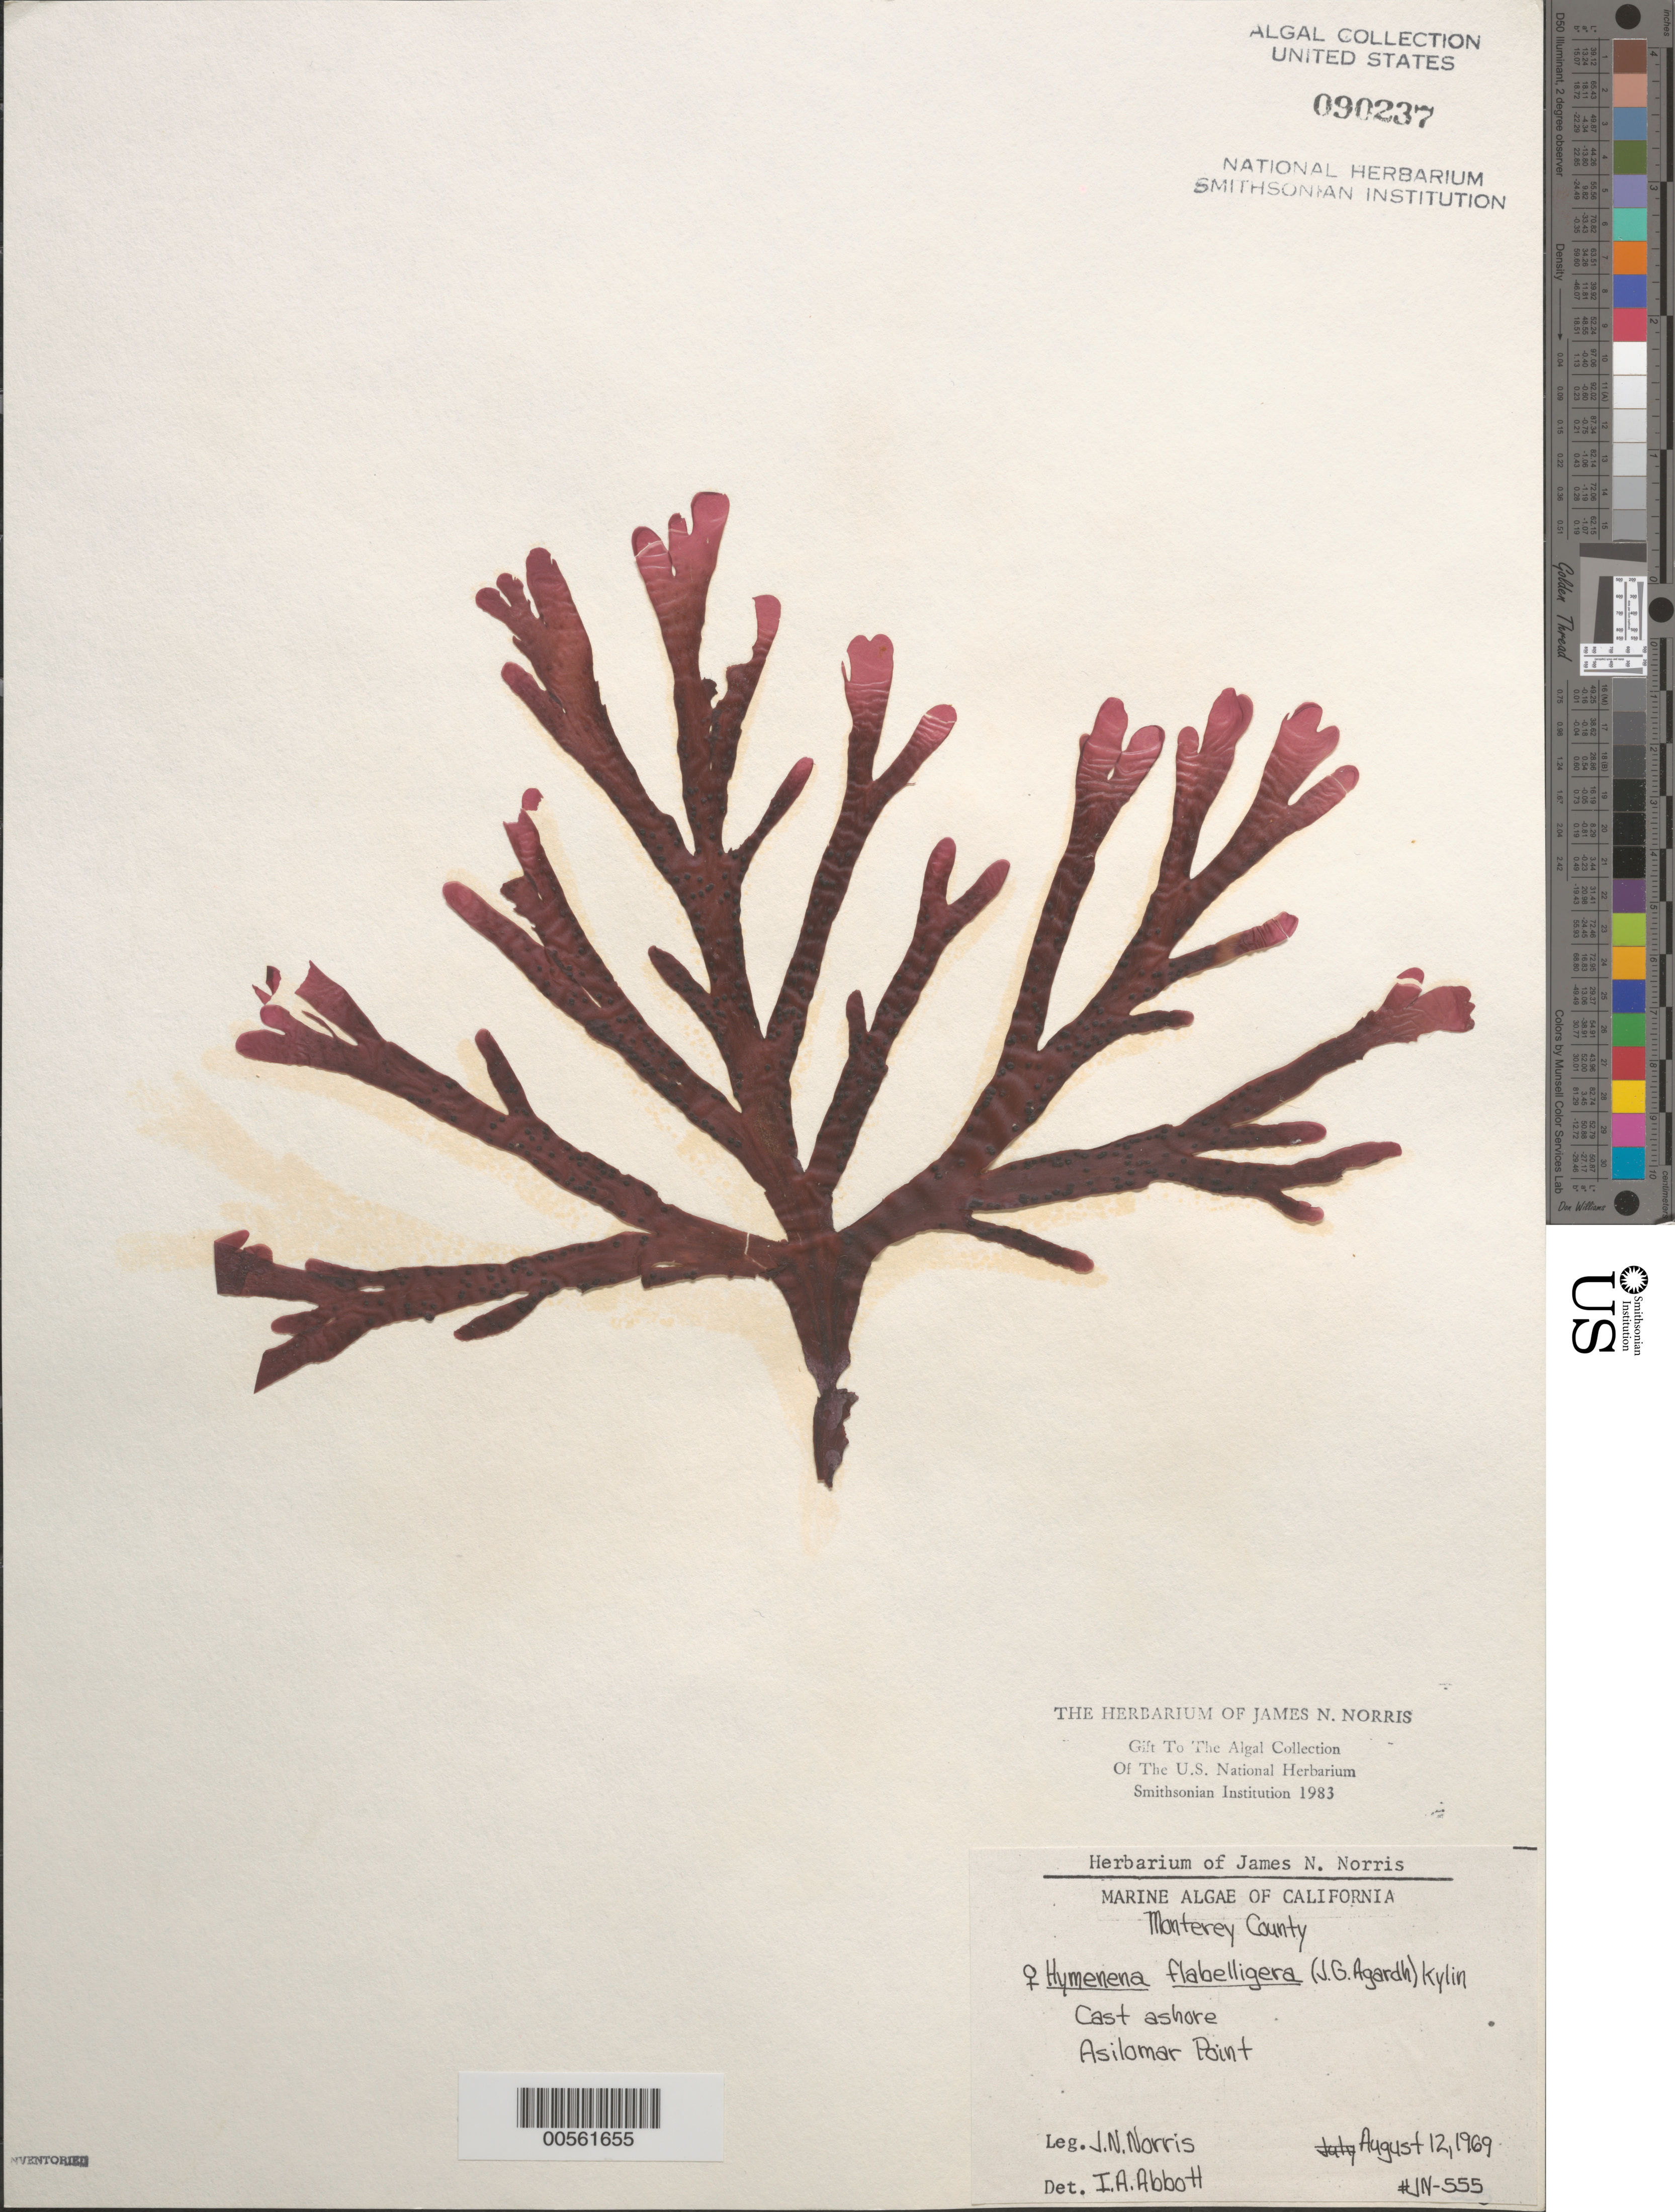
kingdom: Plantae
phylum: Rhodophyta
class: Florideophyceae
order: Ceramiales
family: Delesseriaceae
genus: Hymenena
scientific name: Hymenena flabelligera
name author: (J. Agardh) Kylin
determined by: Abbott, Isabella A.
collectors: J. N. Norris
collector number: JN-555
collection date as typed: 12 Aug 1969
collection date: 1969-08-12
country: United States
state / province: California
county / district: Monterey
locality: Asilomar Point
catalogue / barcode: US 90237